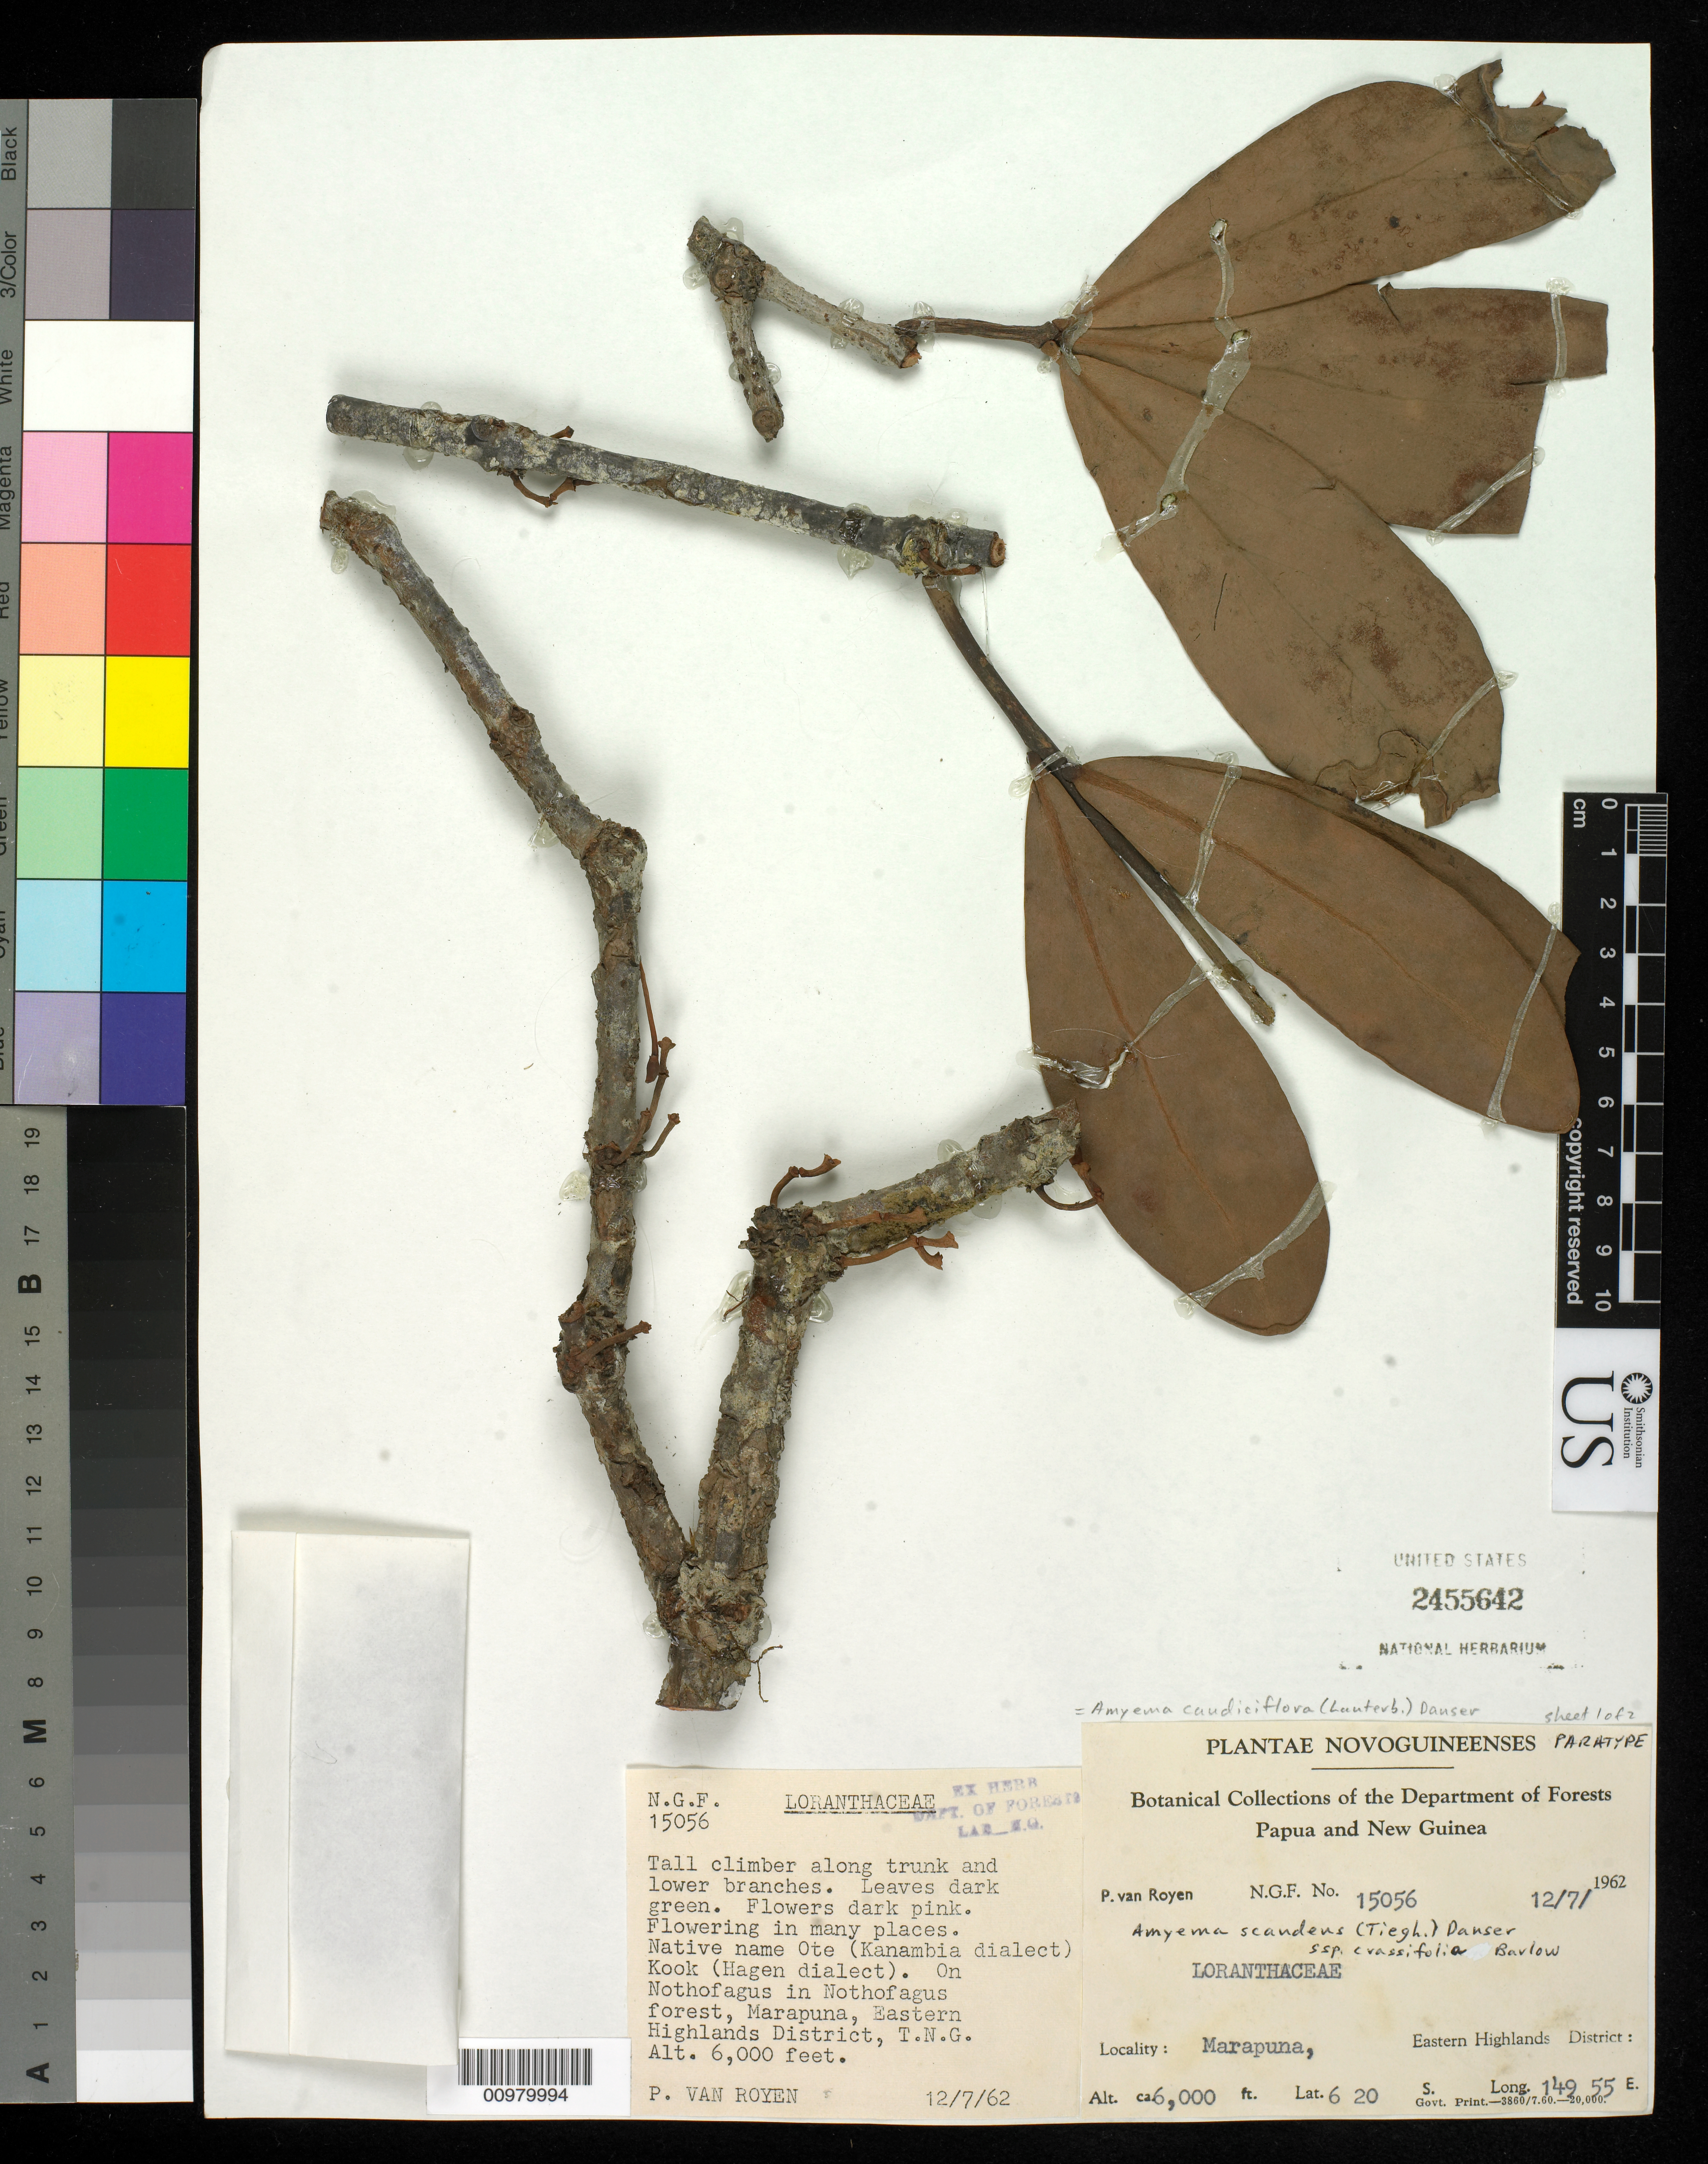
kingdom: Plantae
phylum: Tracheophyta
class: Magnoliopsida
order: Santalales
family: Loranthaceae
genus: Amyema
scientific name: Amyema caudiciflora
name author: Danser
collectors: P. van Royen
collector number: NGF 15056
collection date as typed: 07 Dec 1962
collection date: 1962-12-07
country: Papua New Guinea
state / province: Eastern Highlands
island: New Guinea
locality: Marapuna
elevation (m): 1829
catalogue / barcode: US 2455542